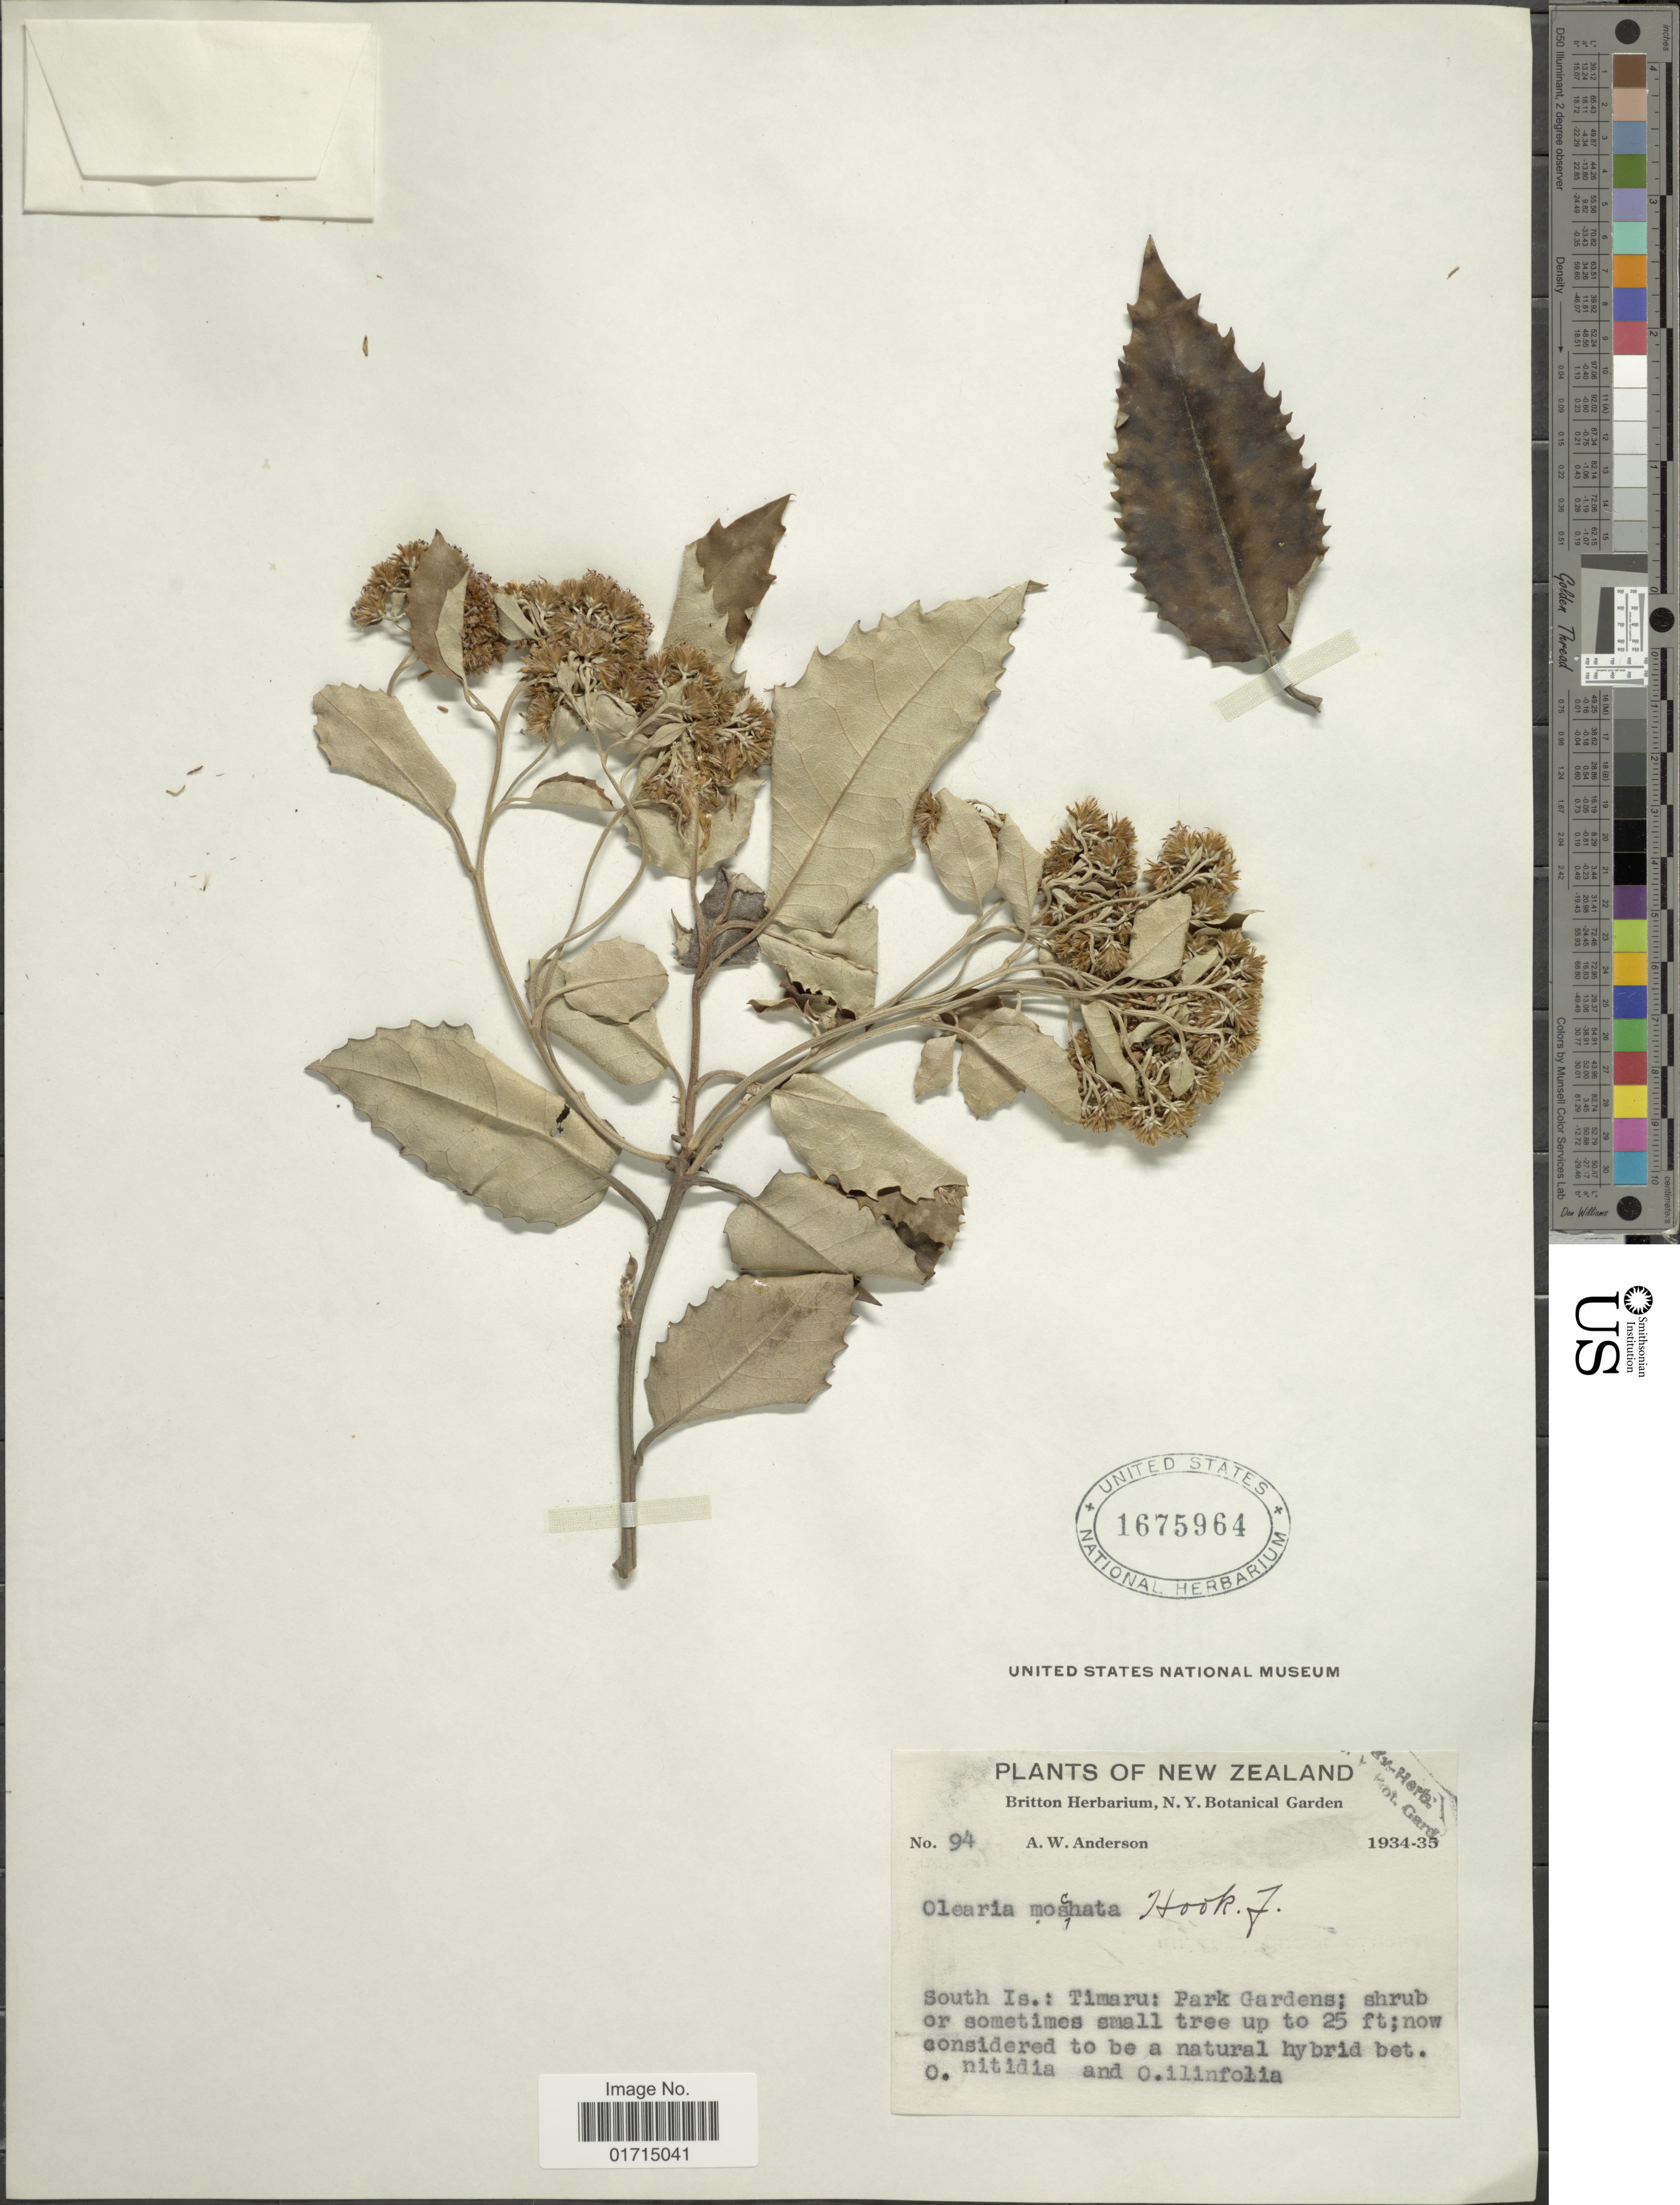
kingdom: Plantae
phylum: Tracheophyta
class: Magnoliopsida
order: Asterales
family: Asteraceae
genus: Olearia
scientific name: Olearia moschata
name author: Hook. f.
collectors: A. W. Anderson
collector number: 94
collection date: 1934/1935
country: New Zealand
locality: New Zealand. South Is.: Timaru: Park Gardens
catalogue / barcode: US 1675964